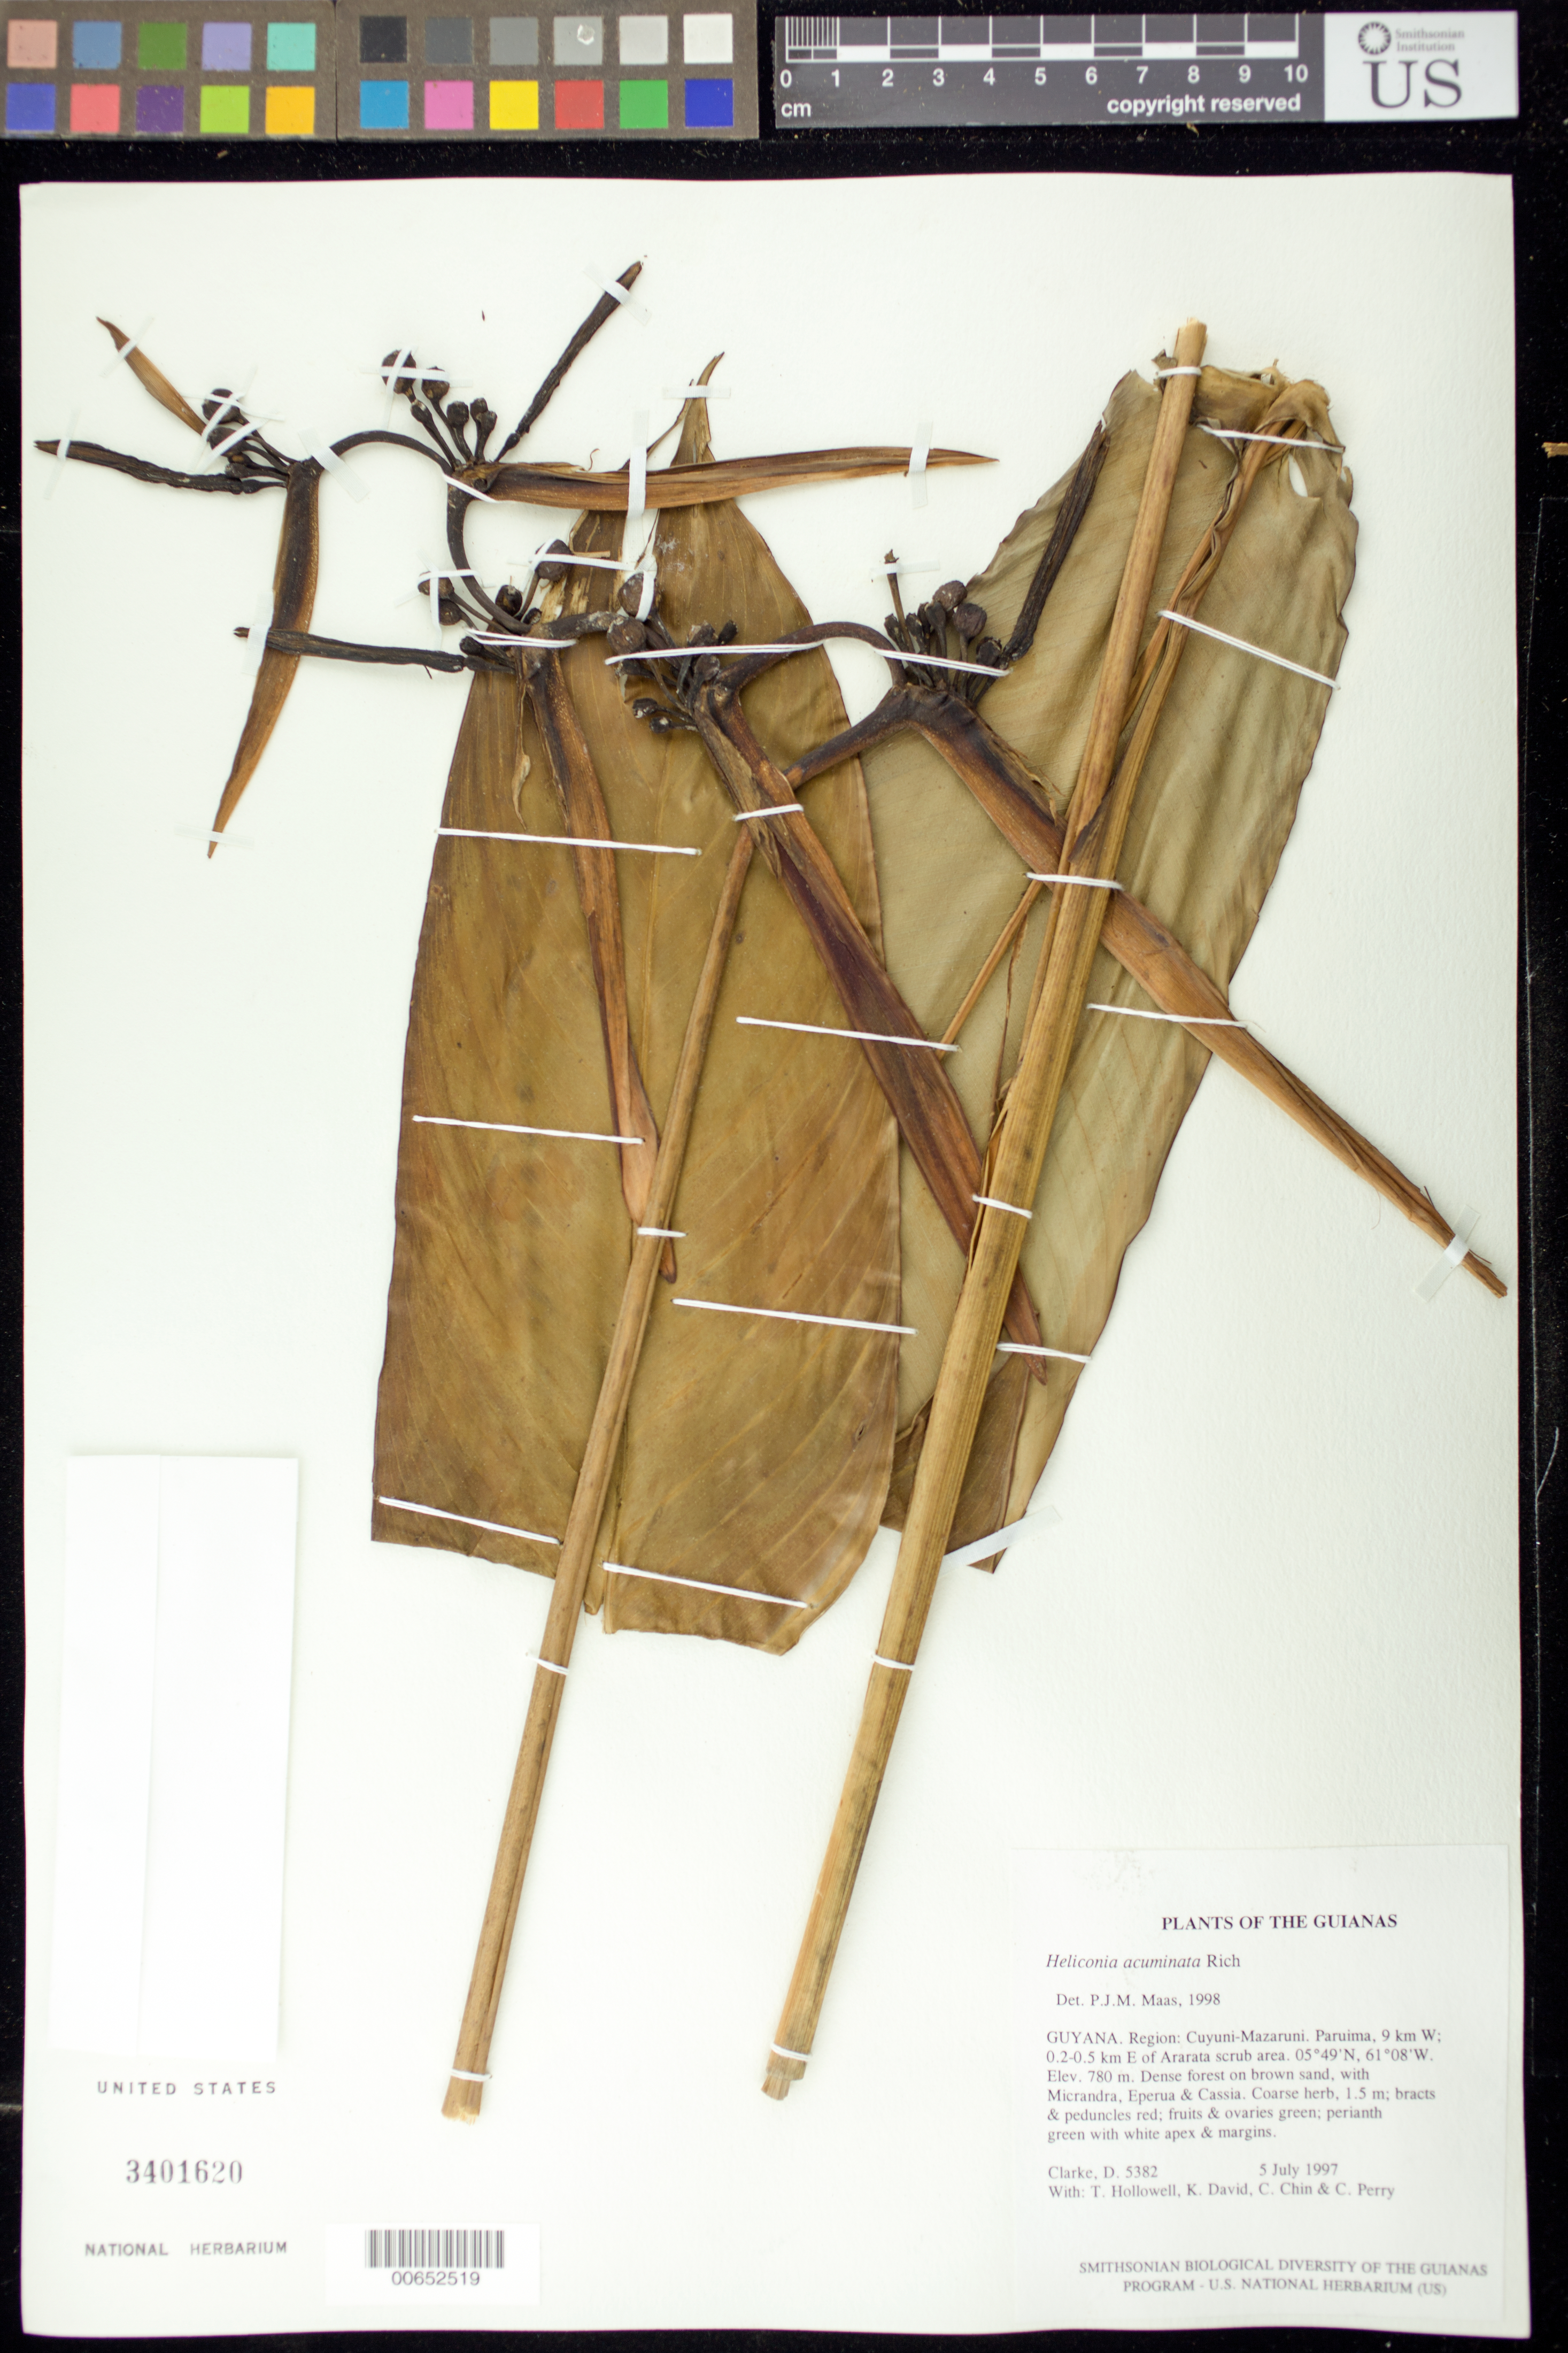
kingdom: Plantae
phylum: Tracheophyta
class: Liliopsida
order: Zingiberales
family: Heliconiaceae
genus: Heliconia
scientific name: Heliconia acuminata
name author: A. Rich.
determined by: Maas, Paul J. M.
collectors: H. D. Clarke, T. Hollowell, K. David, C. Chin & C. Perry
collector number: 5382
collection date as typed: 5 July 1997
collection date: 1997-07-05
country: Guyana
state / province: Cuyuni-Mazaruni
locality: Paruima, 9 km W; 0.2-0.5 km E of Ararata scrub area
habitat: Dense forest on brown sand, with Micrandra, Eperua & Cassia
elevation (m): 780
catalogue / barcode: US 3401620